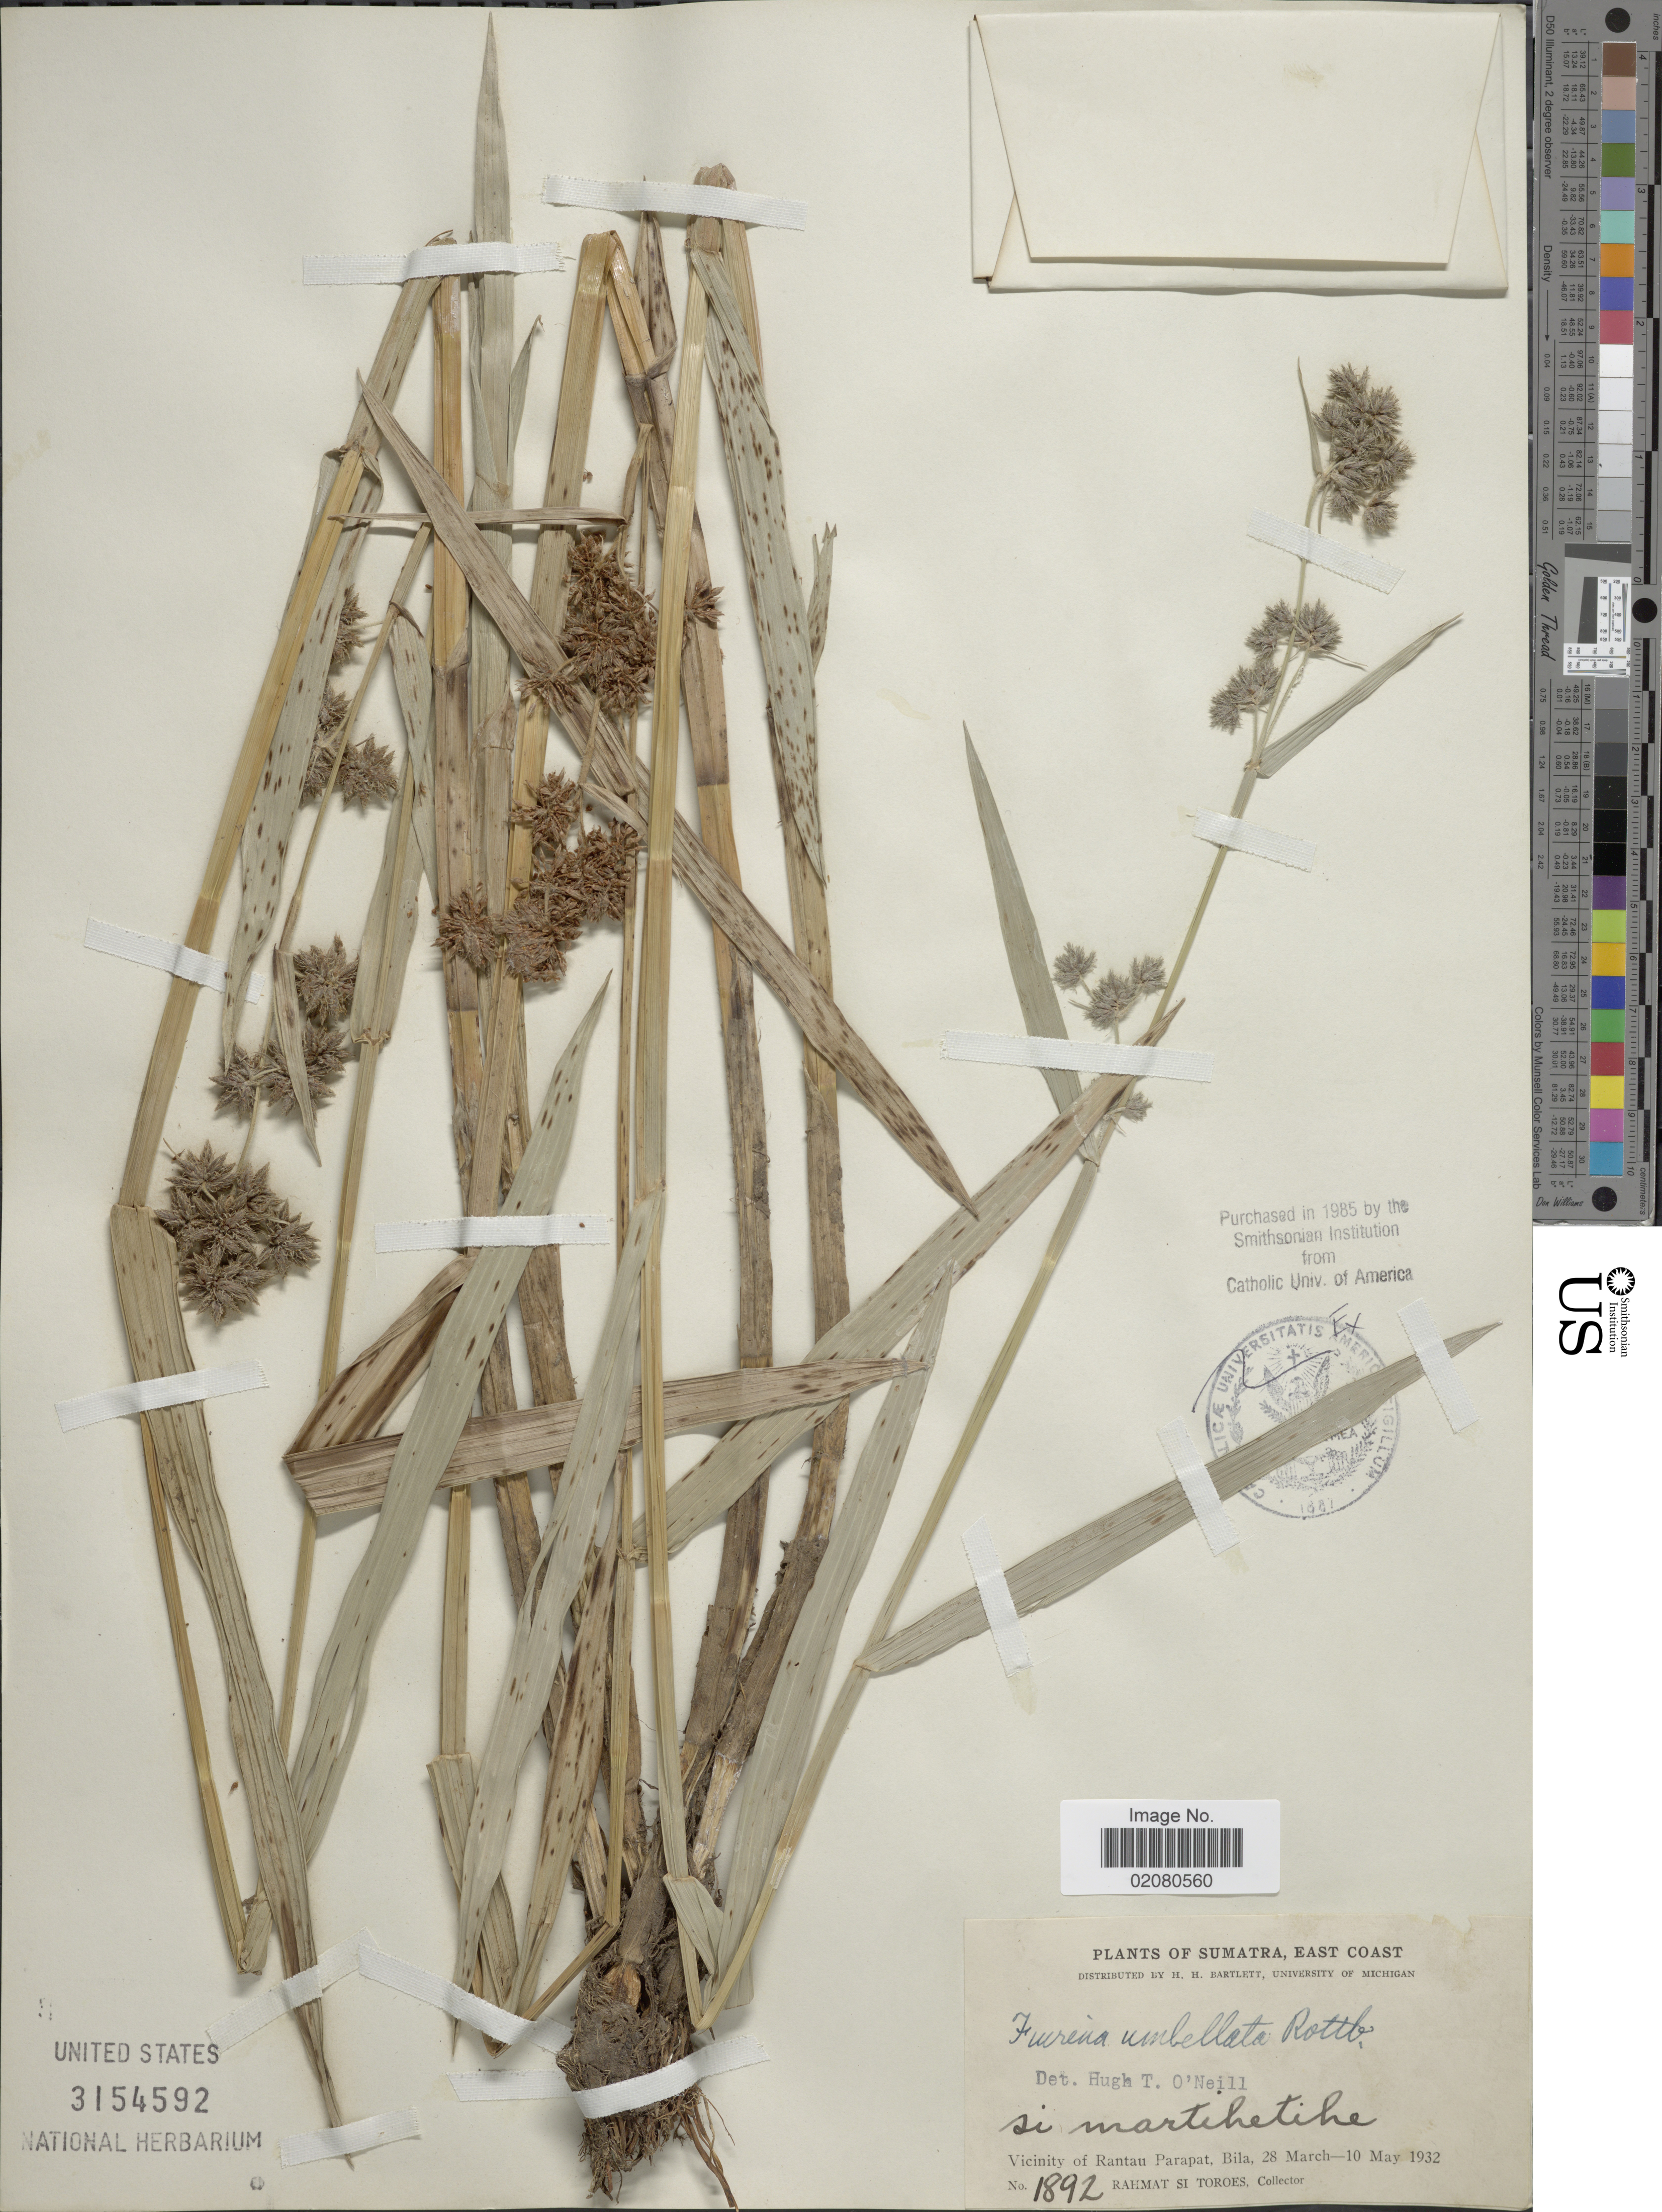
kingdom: Plantae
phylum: Tracheophyta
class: Liliopsida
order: Poales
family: Cyperaceae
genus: Fuirena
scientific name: Fuirena umbellata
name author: Rottb.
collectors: Rahmat Si Boeea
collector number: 1892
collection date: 1932-03-28/1932-05-10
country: Indonesia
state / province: Sumatra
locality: Sumatra, East Coast. Vicinity of Rantau Parapat, Bila.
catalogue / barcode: US 3154592